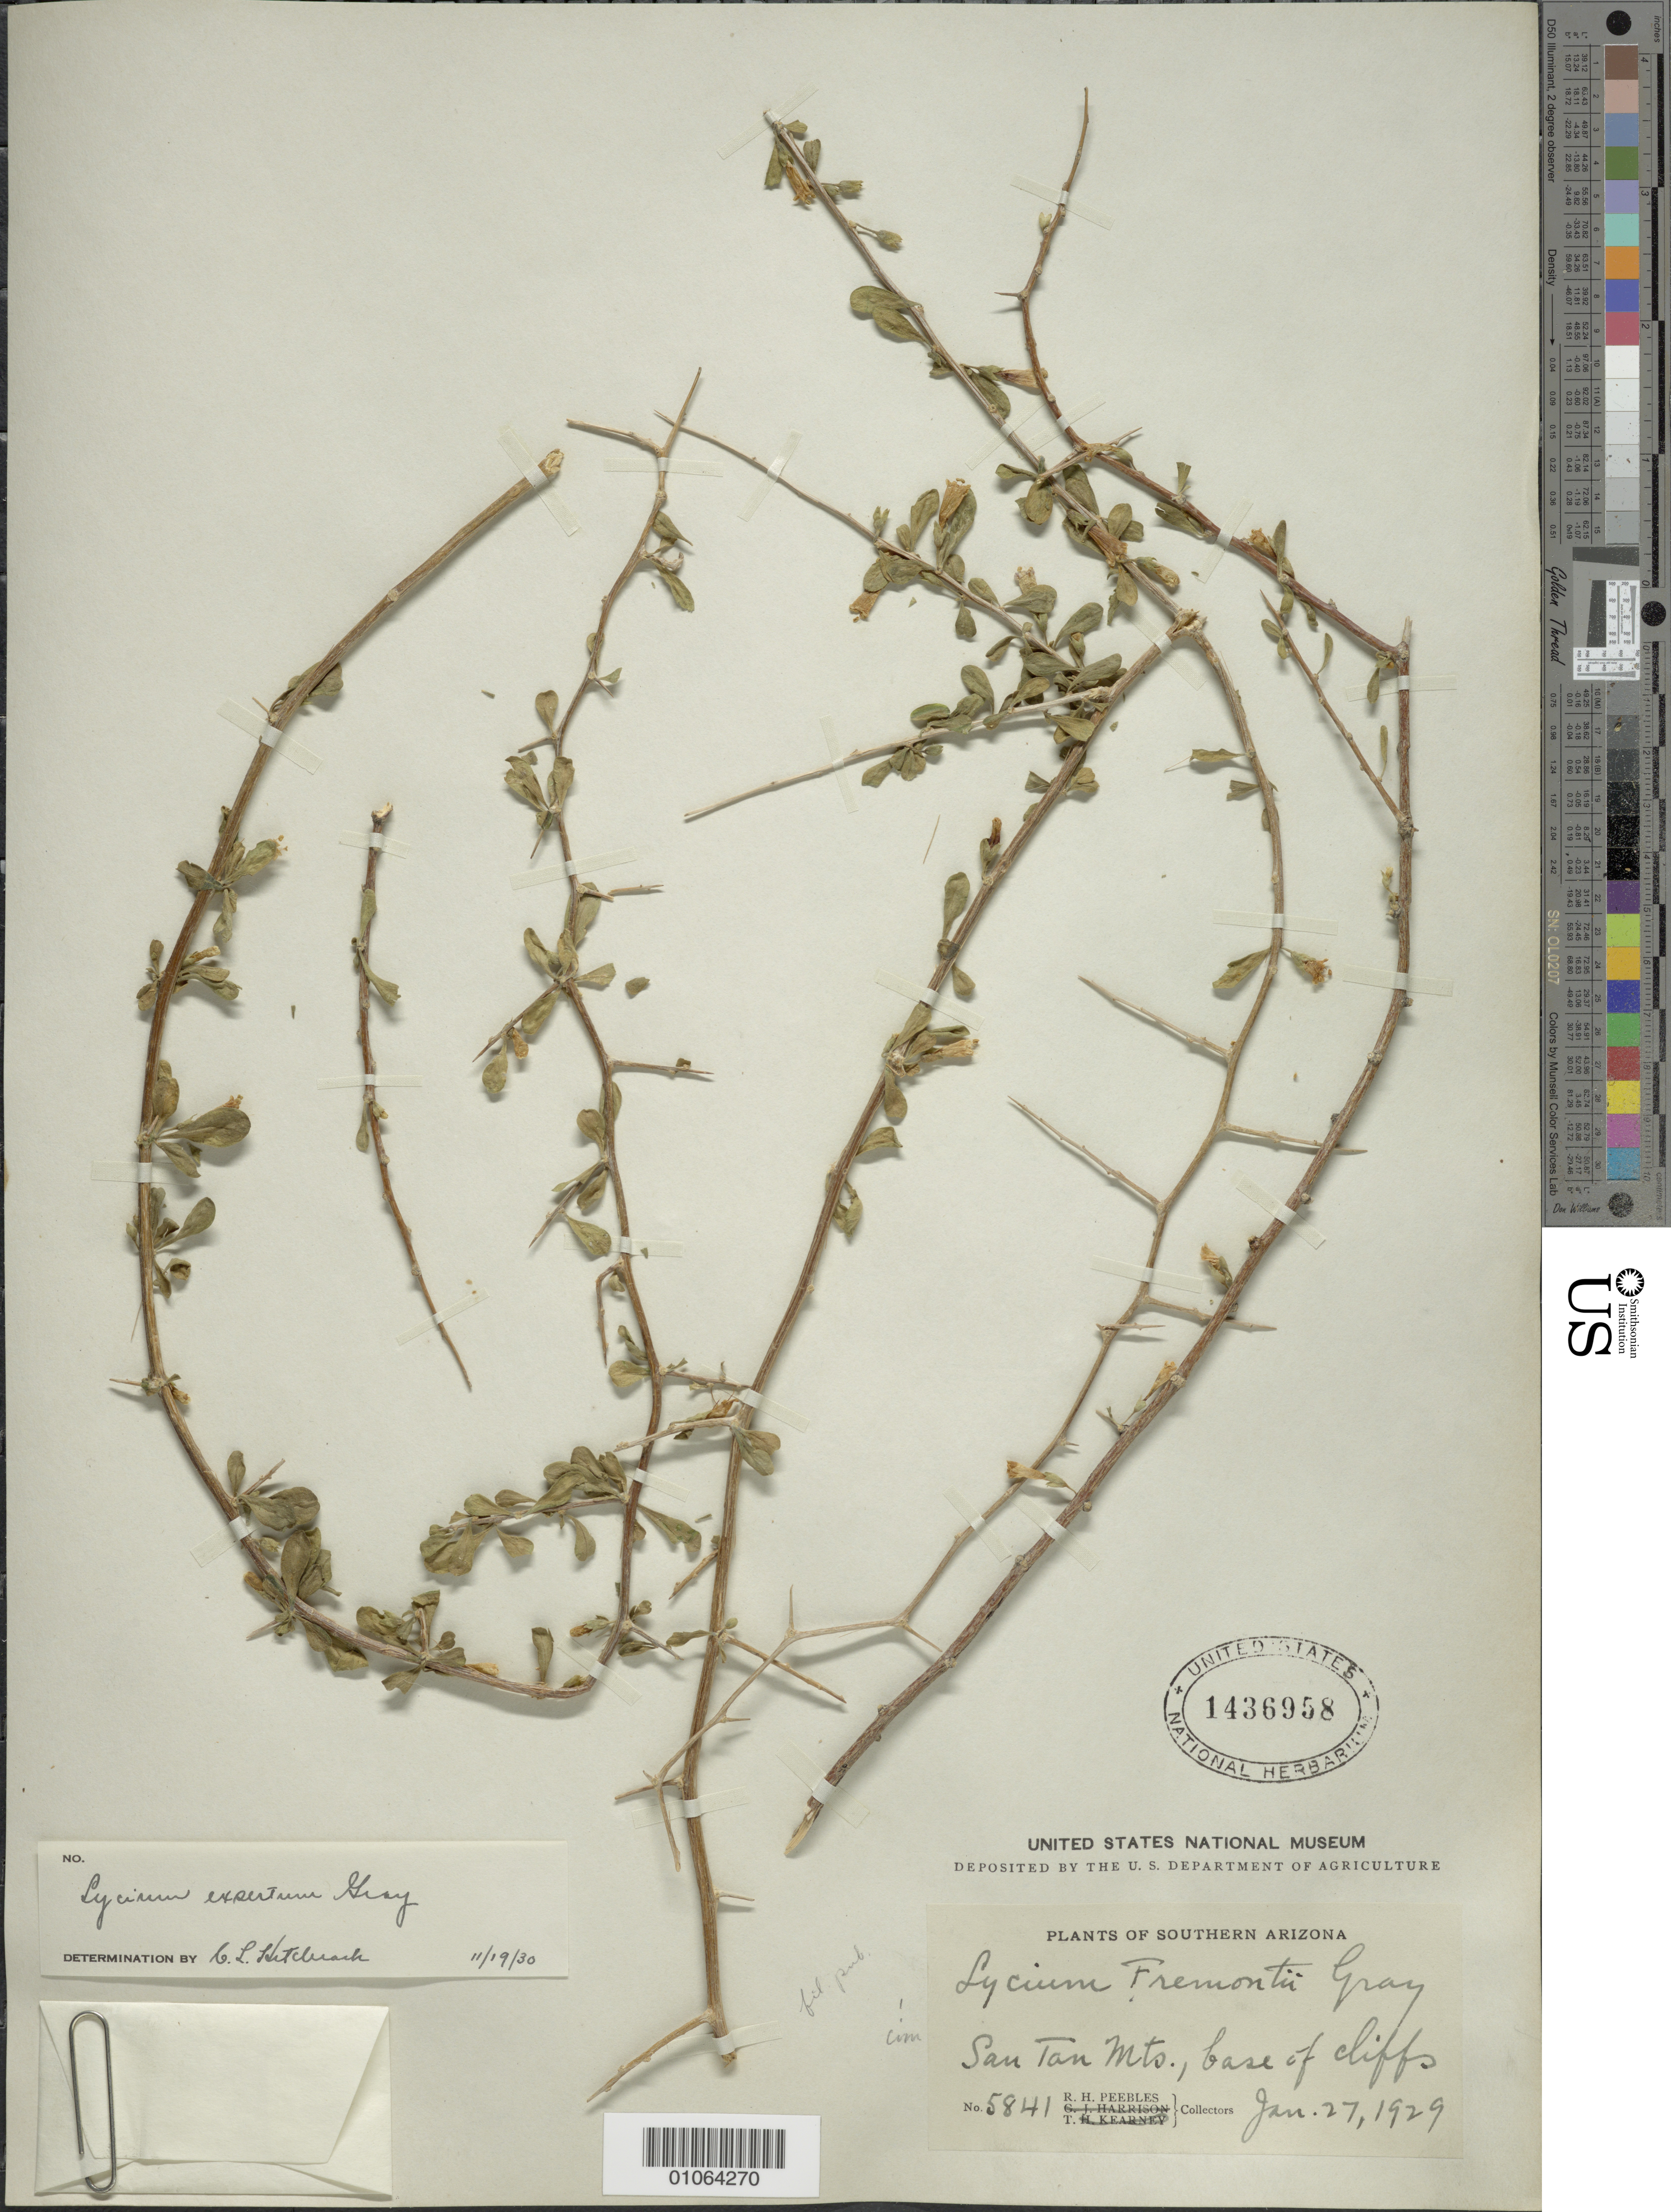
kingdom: Plantae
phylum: Tracheophyta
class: Magnoliopsida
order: Solanales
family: Solanaceae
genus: Lycium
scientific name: Lycium exsertum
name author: A. Gray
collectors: R. H. Peebles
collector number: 5841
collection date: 1929-01-27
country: United States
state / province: Arizona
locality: Southern Arizona, San Tan Mts., base of cliffs.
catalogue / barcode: US 1436958